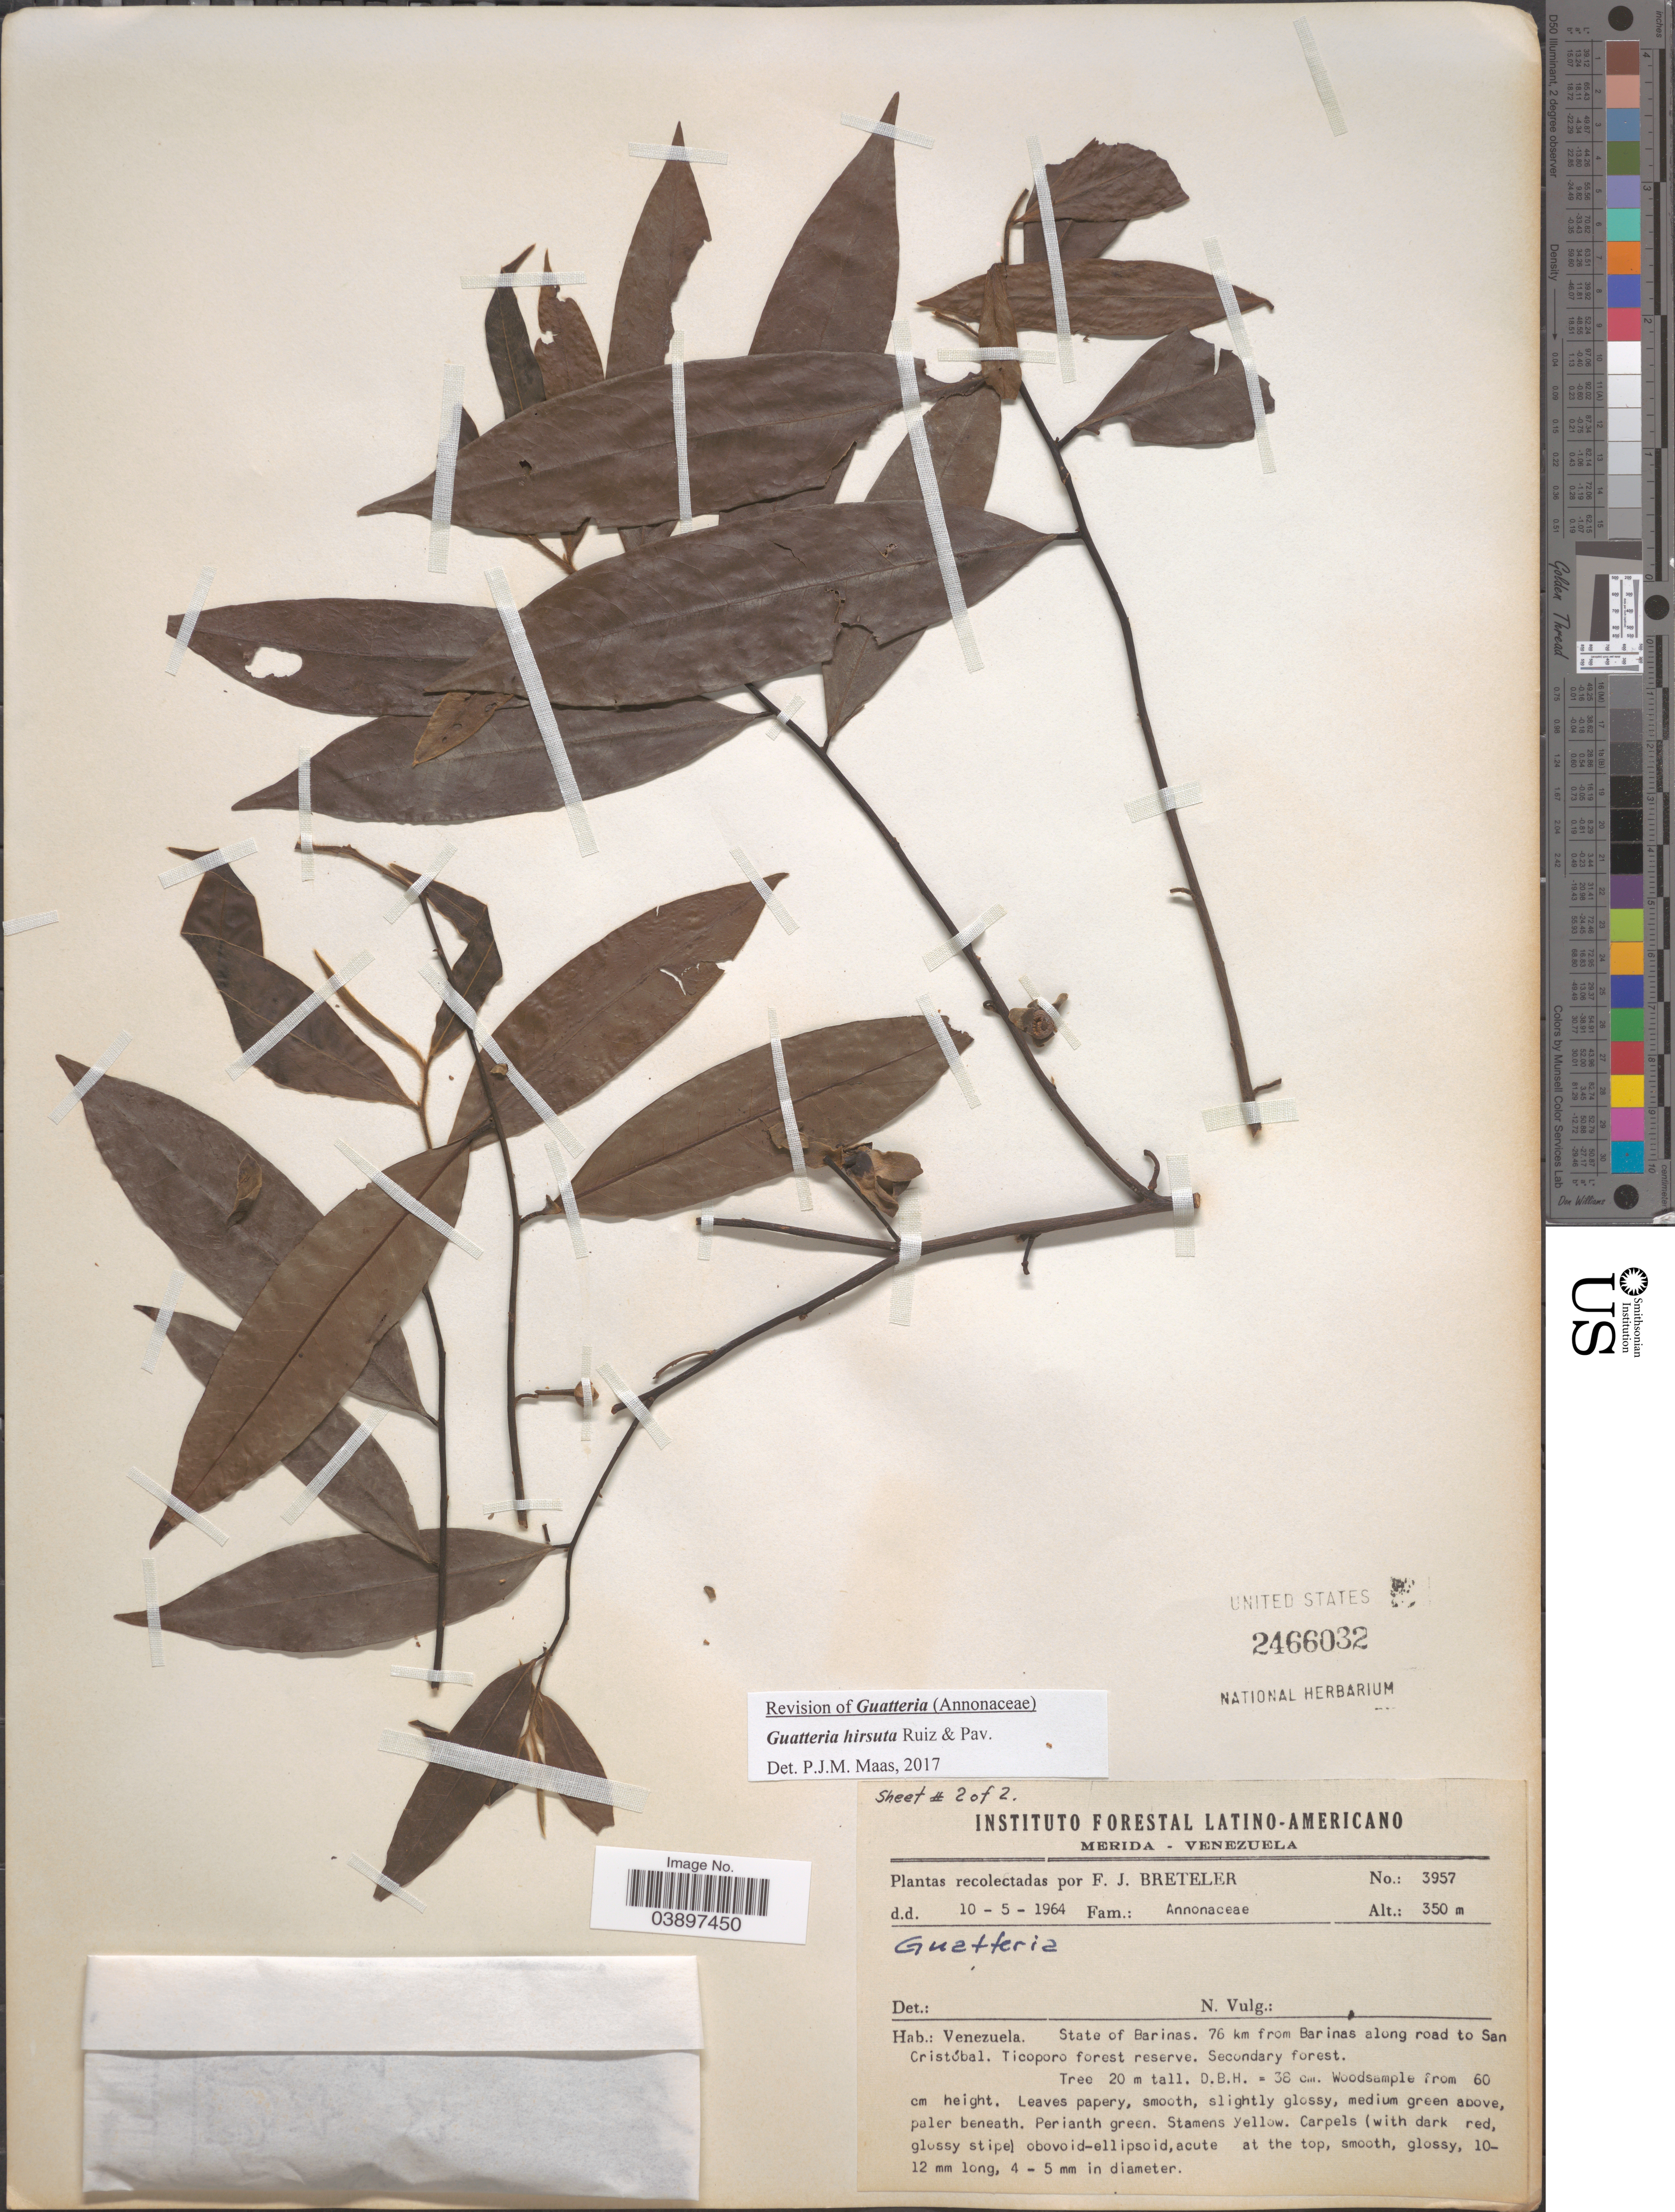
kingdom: Plantae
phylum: Tracheophyta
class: Magnoliopsida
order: Magnoliales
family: Annonaceae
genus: Guatteria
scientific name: Guatteria hirsuta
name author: Ruiz & Pav.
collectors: F. J. Breteler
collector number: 3957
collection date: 1964-05-10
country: Venezuela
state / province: Barinas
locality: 76 km from Barinas along road to San Cristóbal. Ticoporo forest reserve.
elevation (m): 350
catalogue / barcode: US 2466032